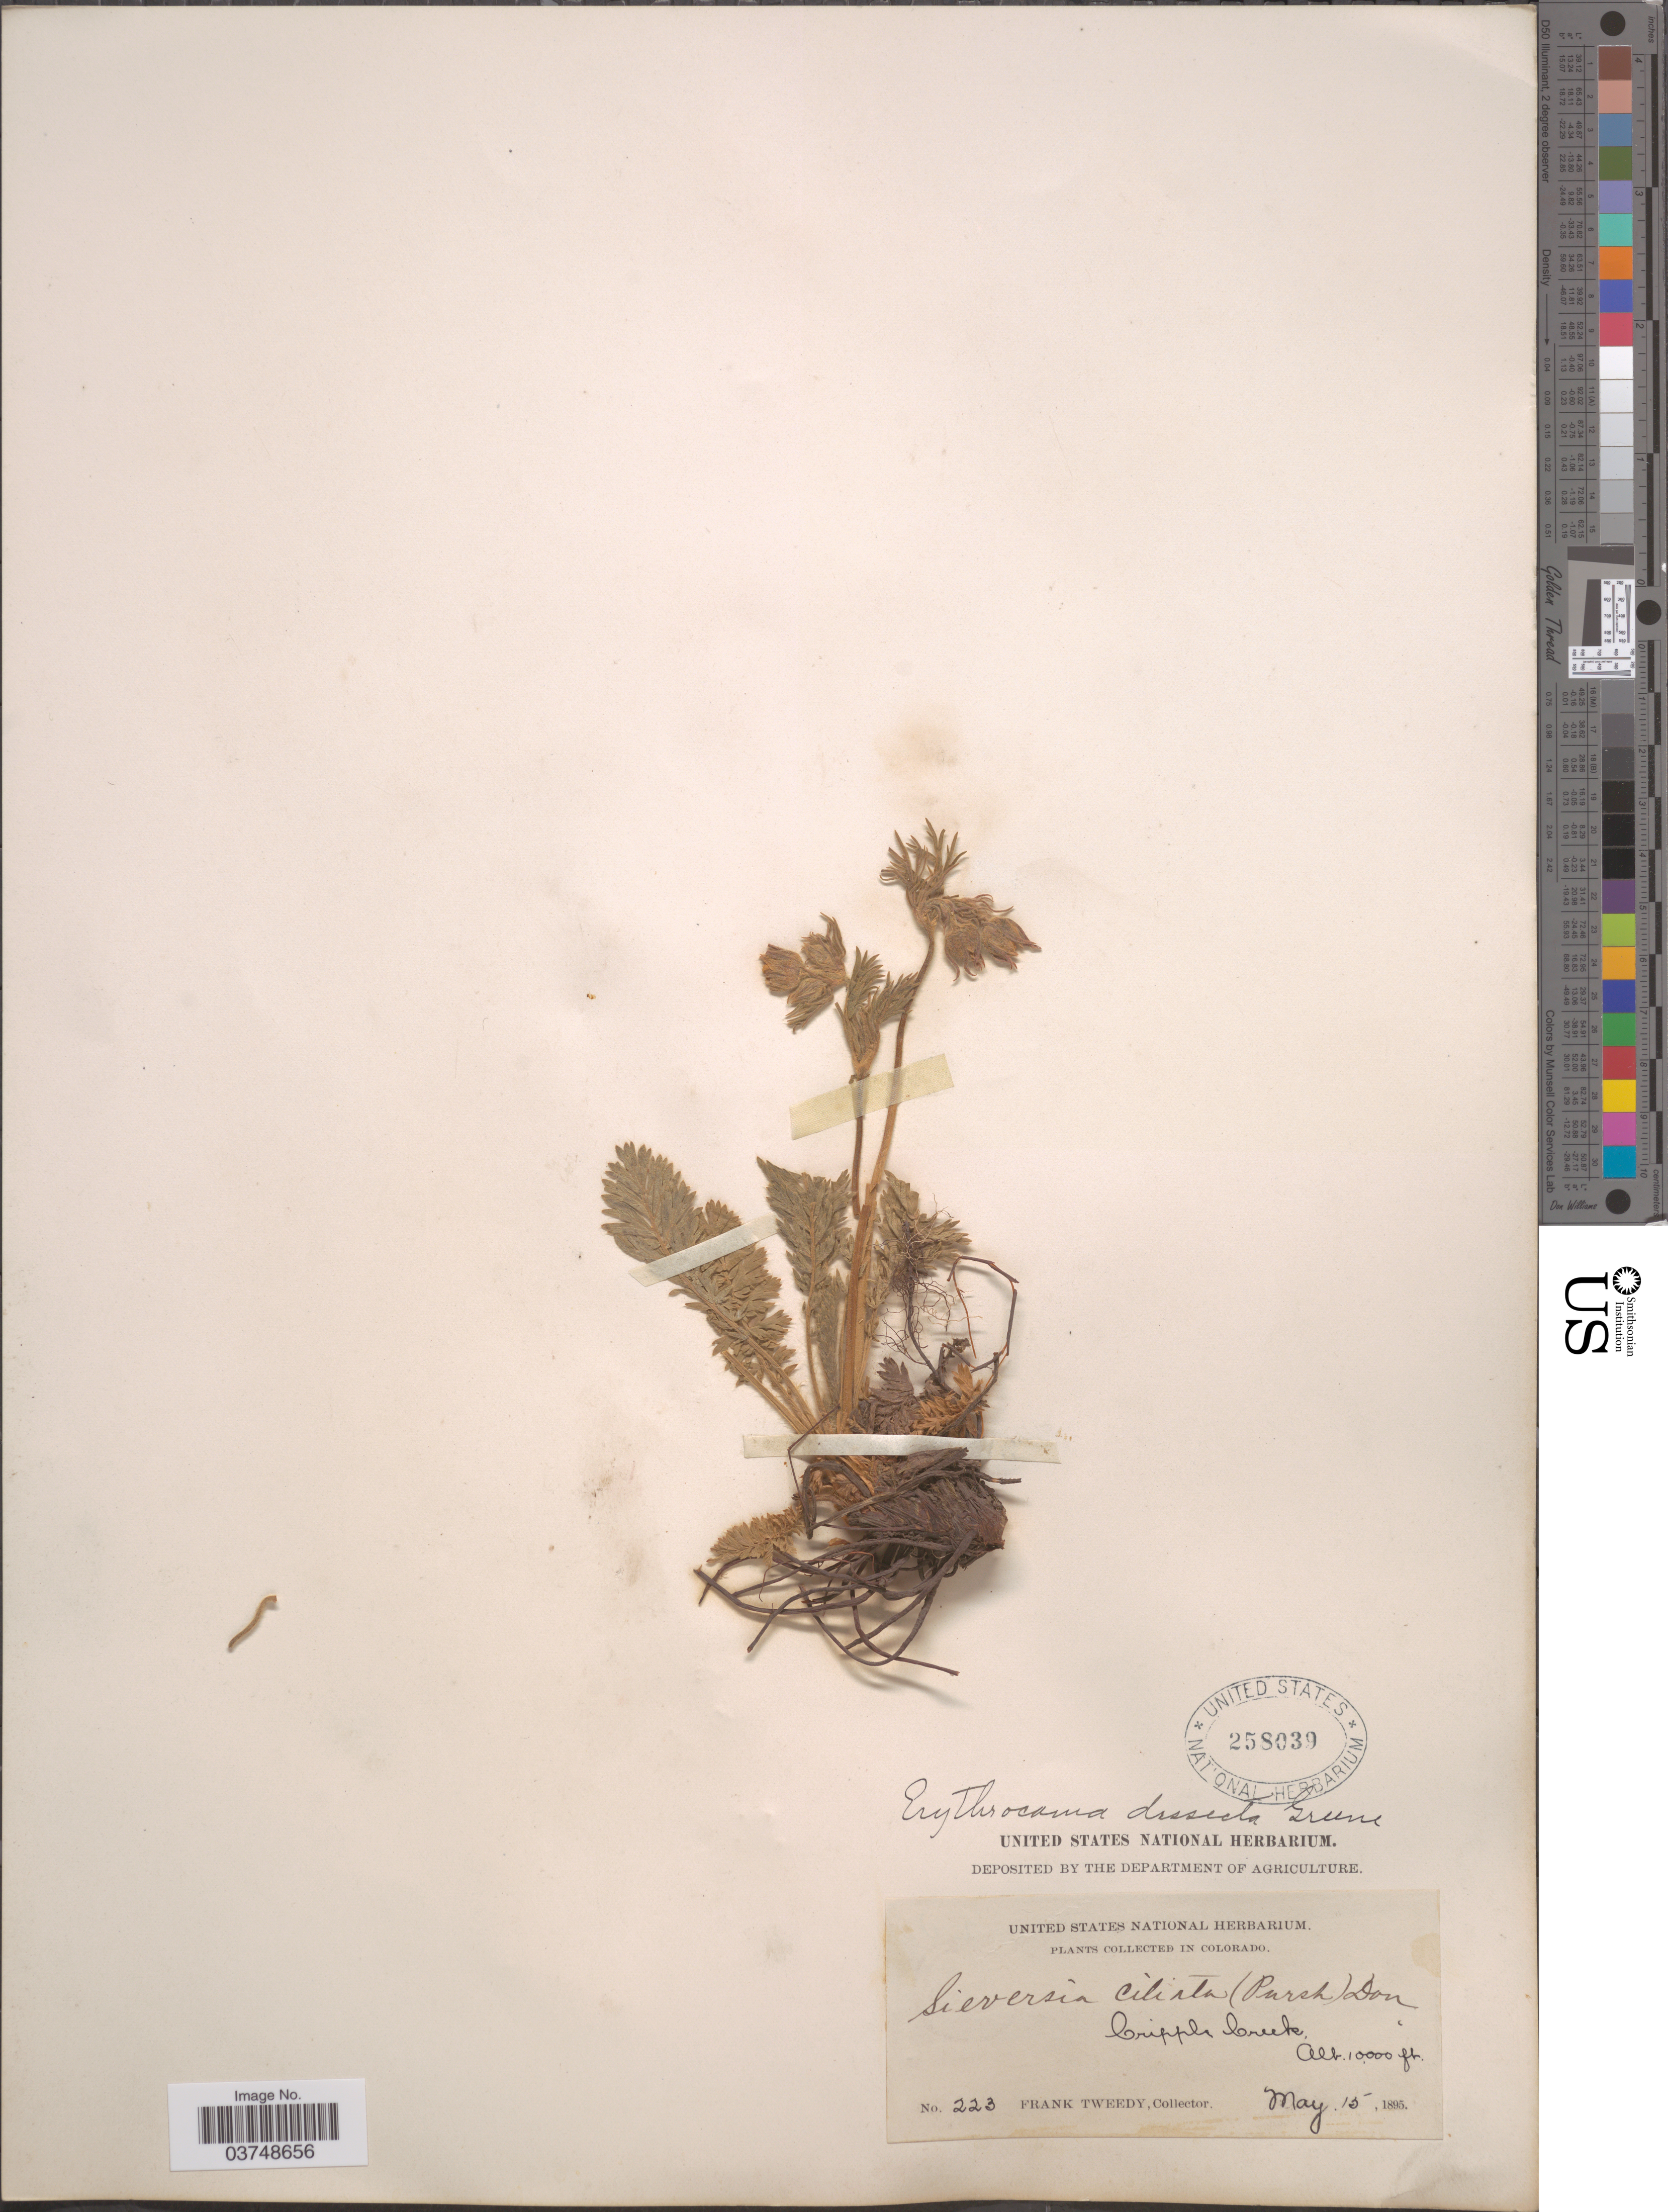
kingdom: Plantae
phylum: Tracheophyta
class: Magnoliopsida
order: Rosales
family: Rosaceae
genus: Geum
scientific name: Geum triflorum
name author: Pursh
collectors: F. Tweedy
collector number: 223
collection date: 1895-05-15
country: United States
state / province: Colorado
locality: Cripple Creek.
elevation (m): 3048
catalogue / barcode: US 258039